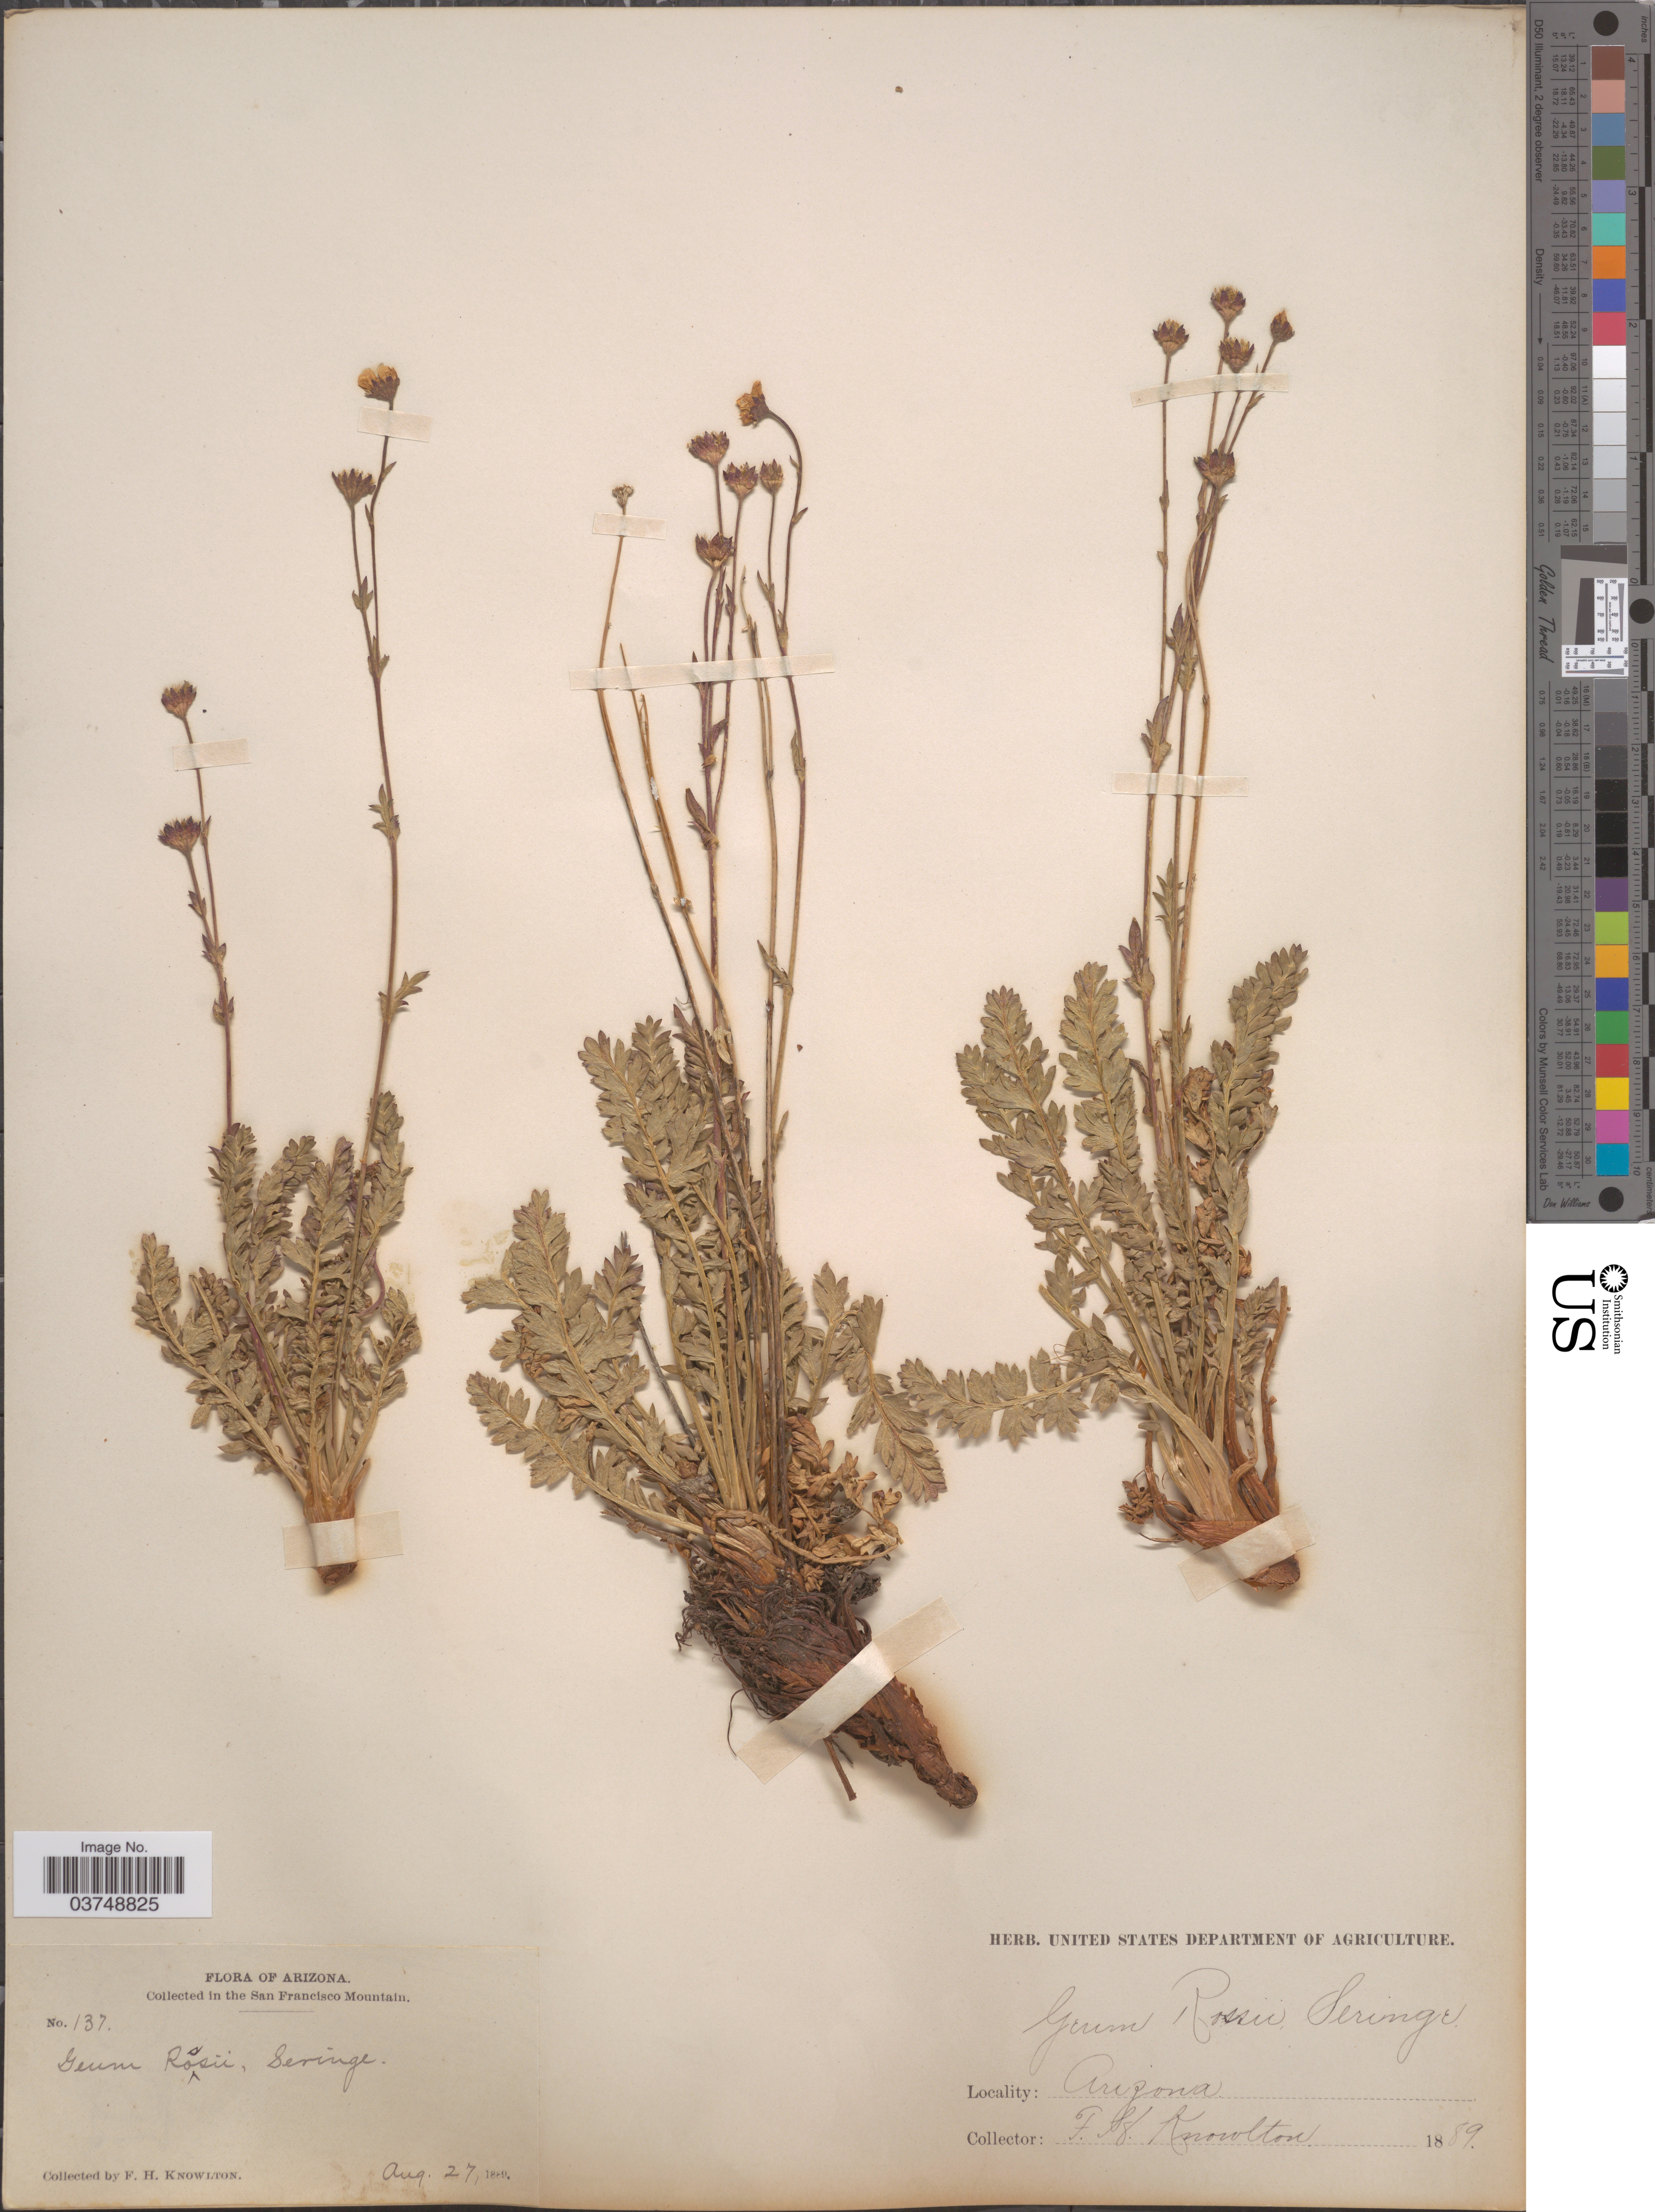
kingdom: Plantae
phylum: Tracheophyta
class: Magnoliopsida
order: Rosales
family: Rosaceae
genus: Geum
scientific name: Geum rossii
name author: (R. Br.) Ser.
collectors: F. H. Knowlton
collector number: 137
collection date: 1889-08-27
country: United States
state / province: Arizona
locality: San Francisco Mountain.